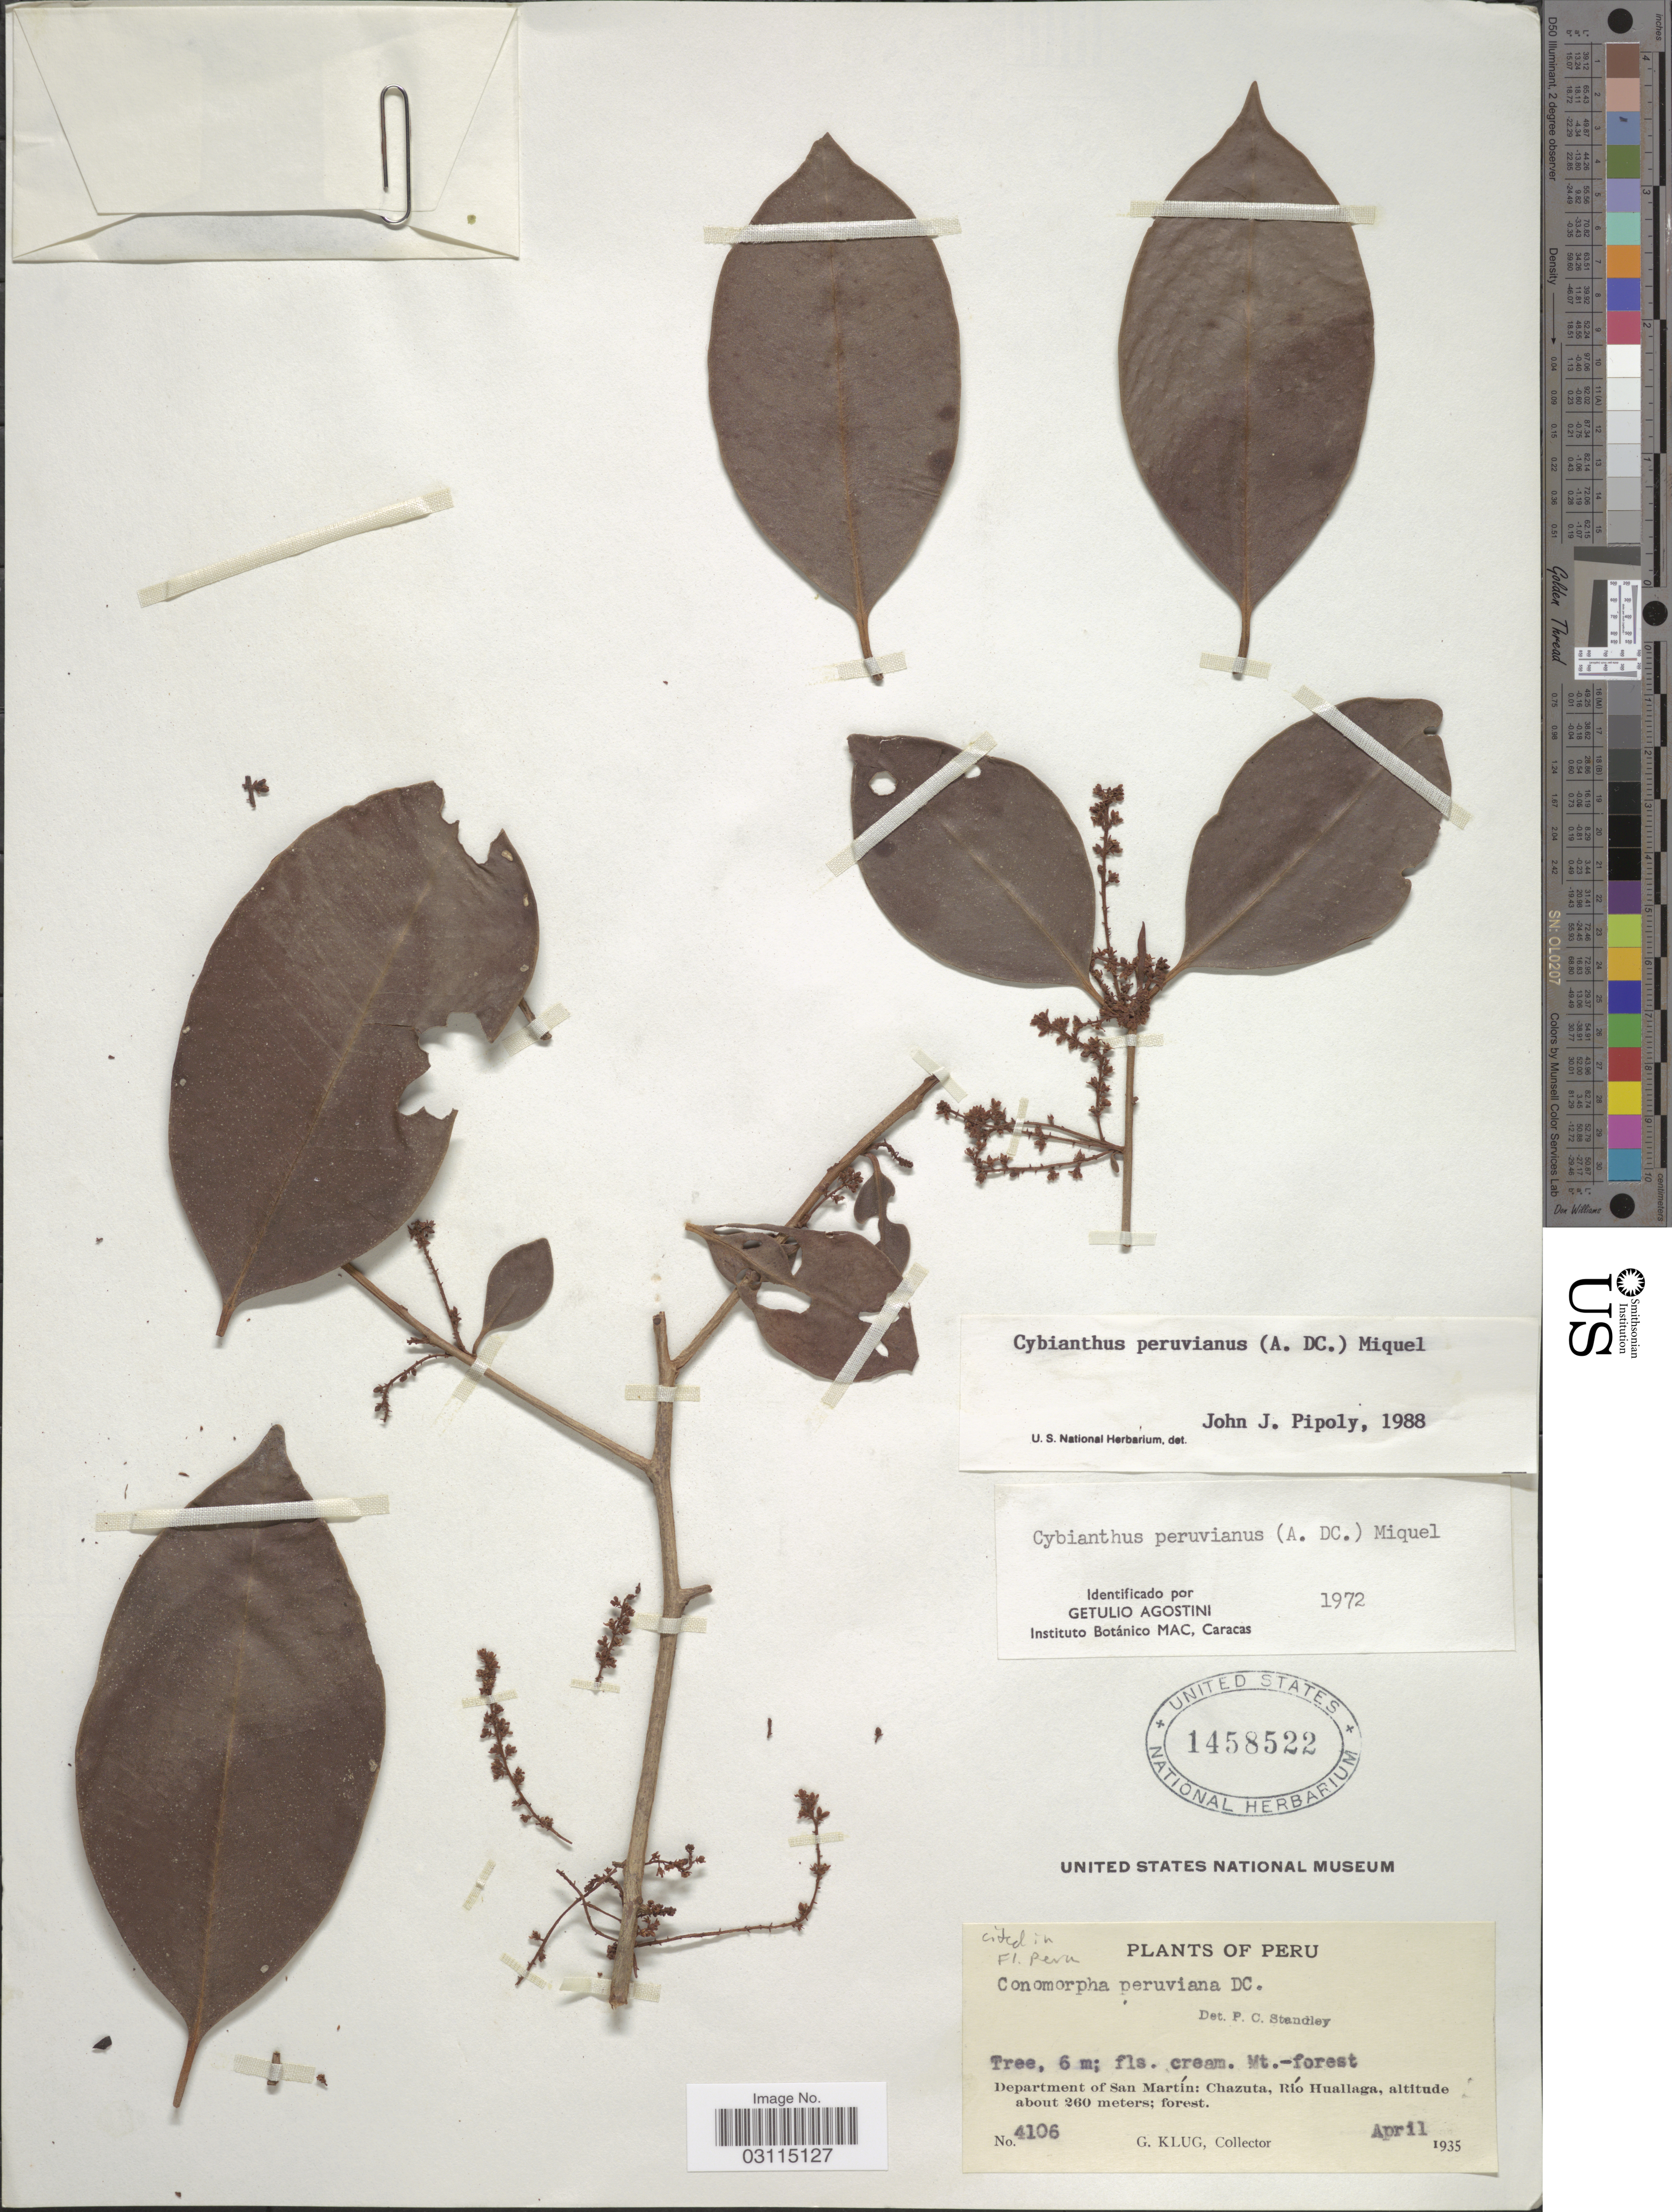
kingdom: Plantae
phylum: Tracheophyta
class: Magnoliopsida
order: Ericales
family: Primulaceae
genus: Cybianthus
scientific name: Cybianthus peruvianus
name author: (A. DC.) Miq.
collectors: G. Klug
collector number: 4106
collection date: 1935-04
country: Peru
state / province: San Martín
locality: Department of San Martín: Chazuta, Río Huallaga.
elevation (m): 260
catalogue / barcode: US 1458522